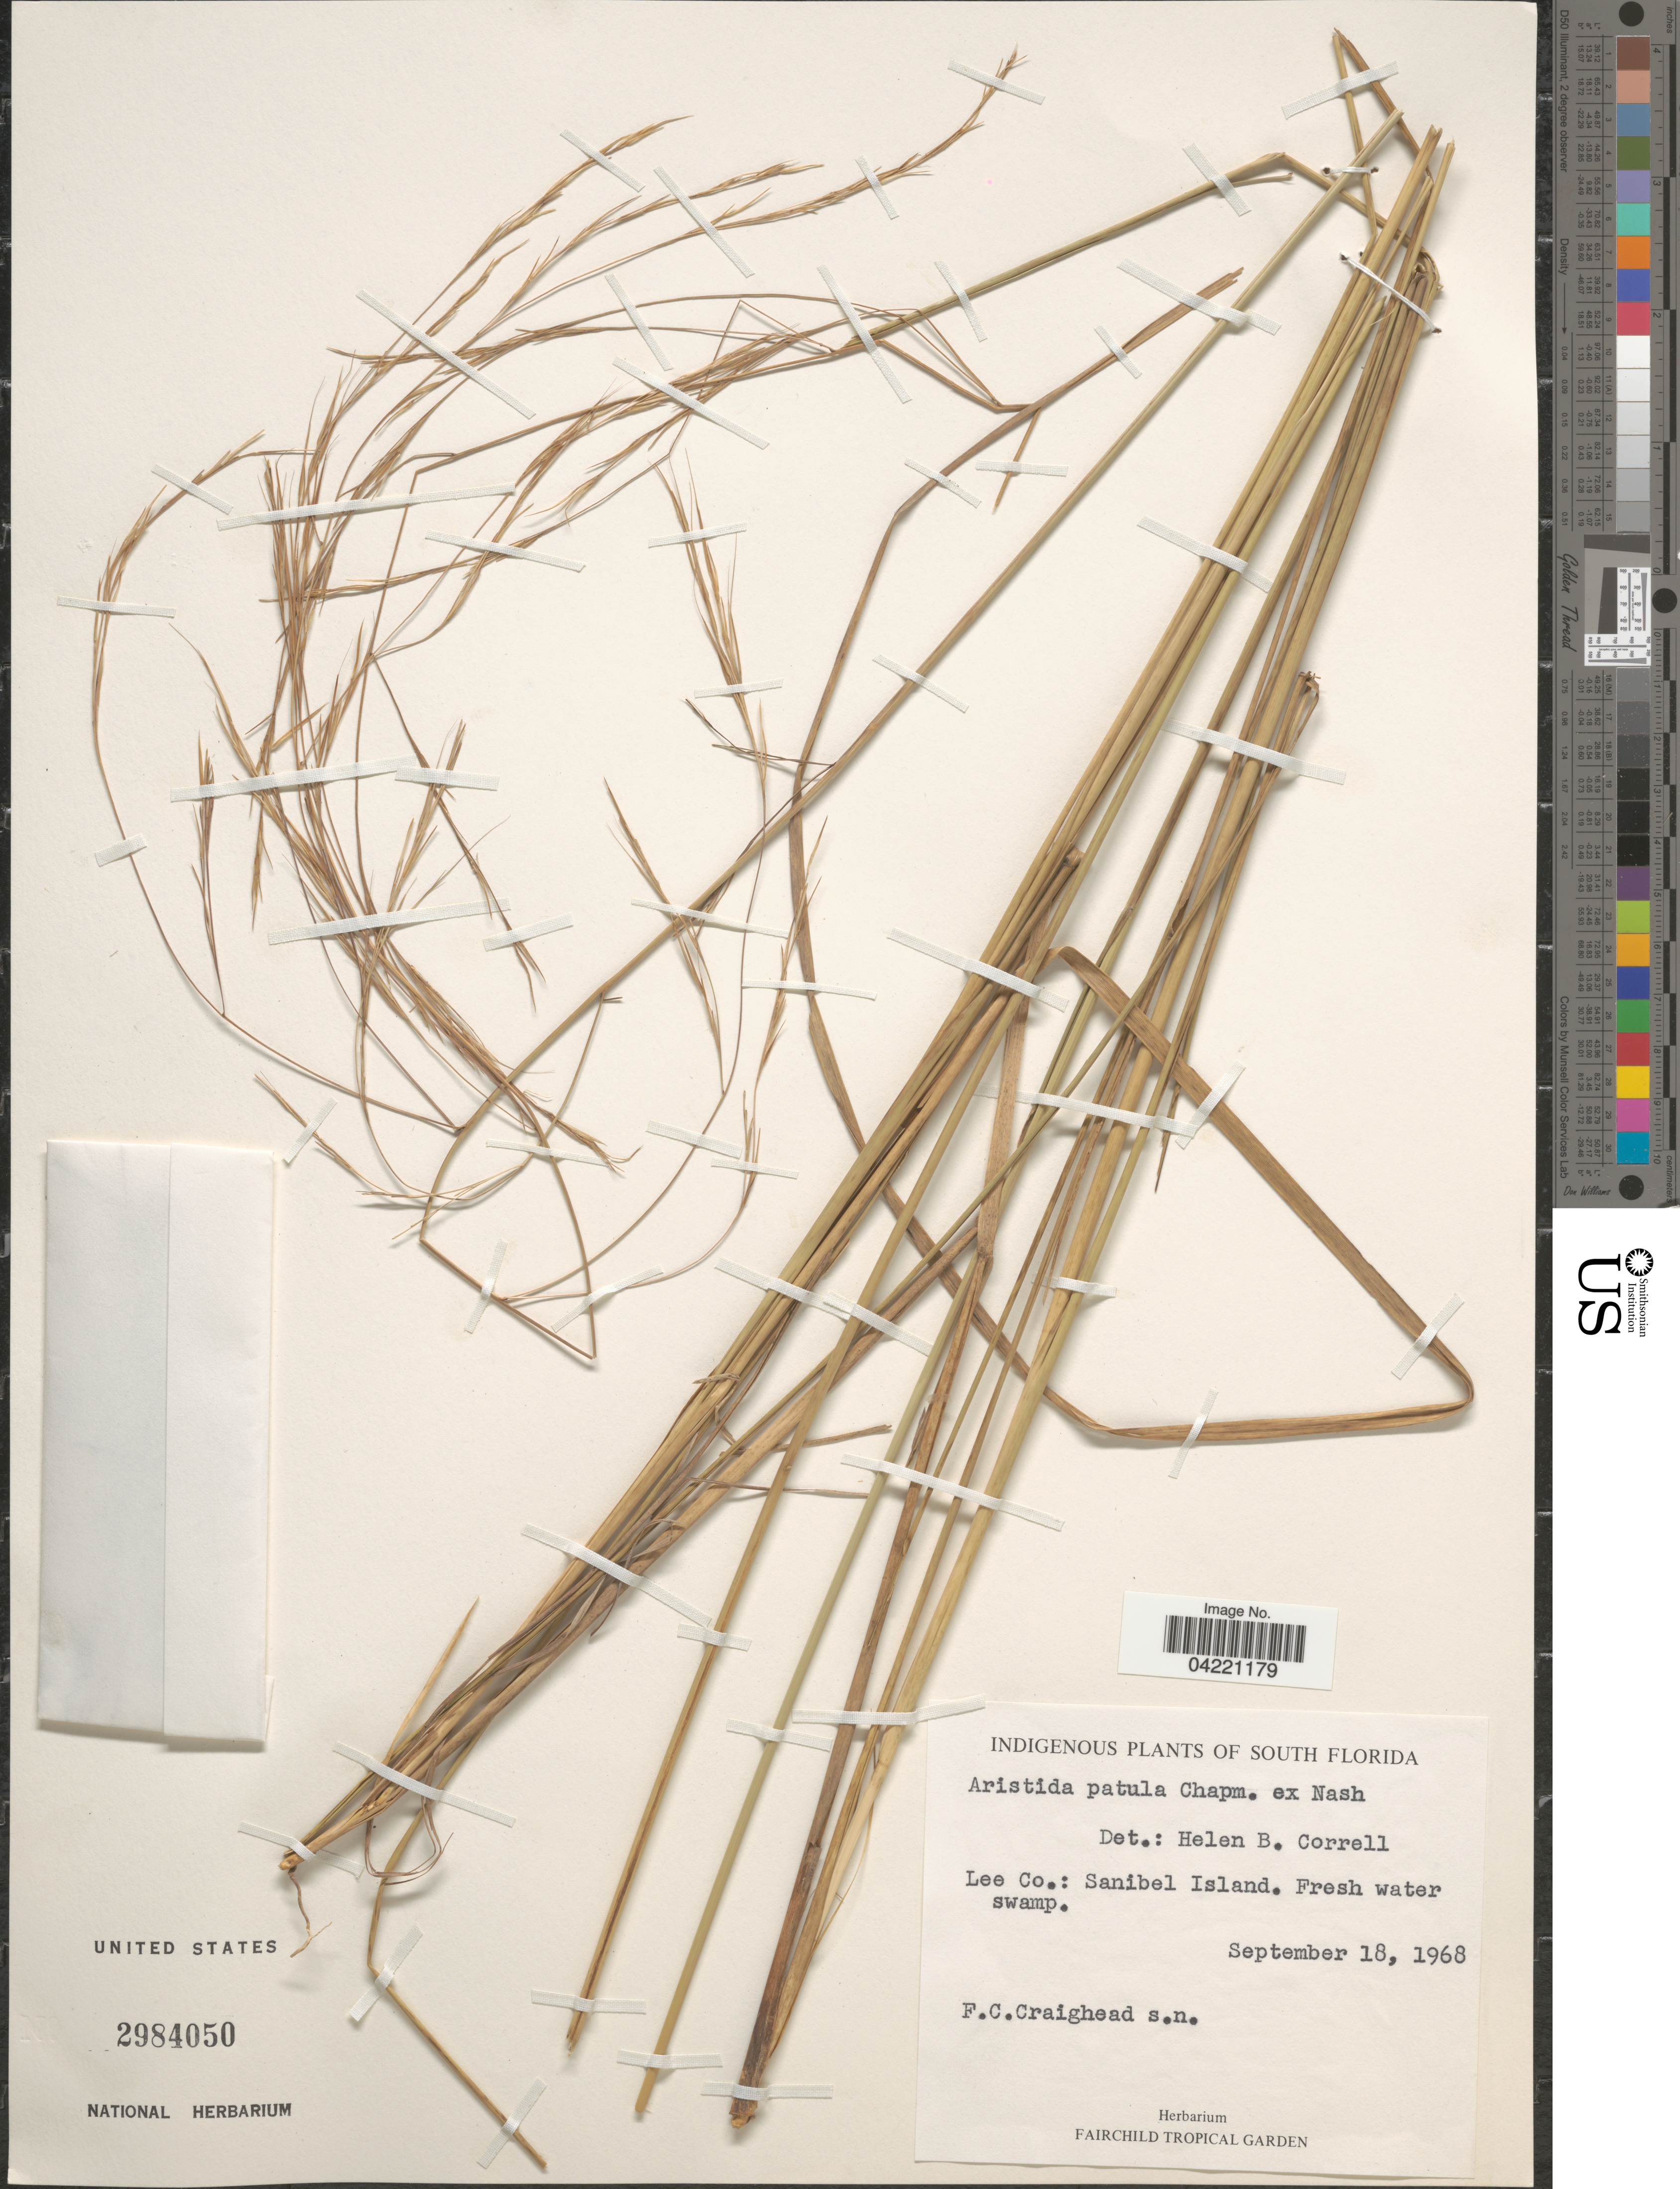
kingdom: Plantae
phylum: Tracheophyta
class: Liliopsida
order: Poales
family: Poaceae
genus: Aristida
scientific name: Aristida patula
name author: Chapm. ex Nash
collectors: F. Craighead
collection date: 1968-09-18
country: United States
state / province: Florida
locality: South Florida. Lee Co.: Sanibel Island.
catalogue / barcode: US 2984050